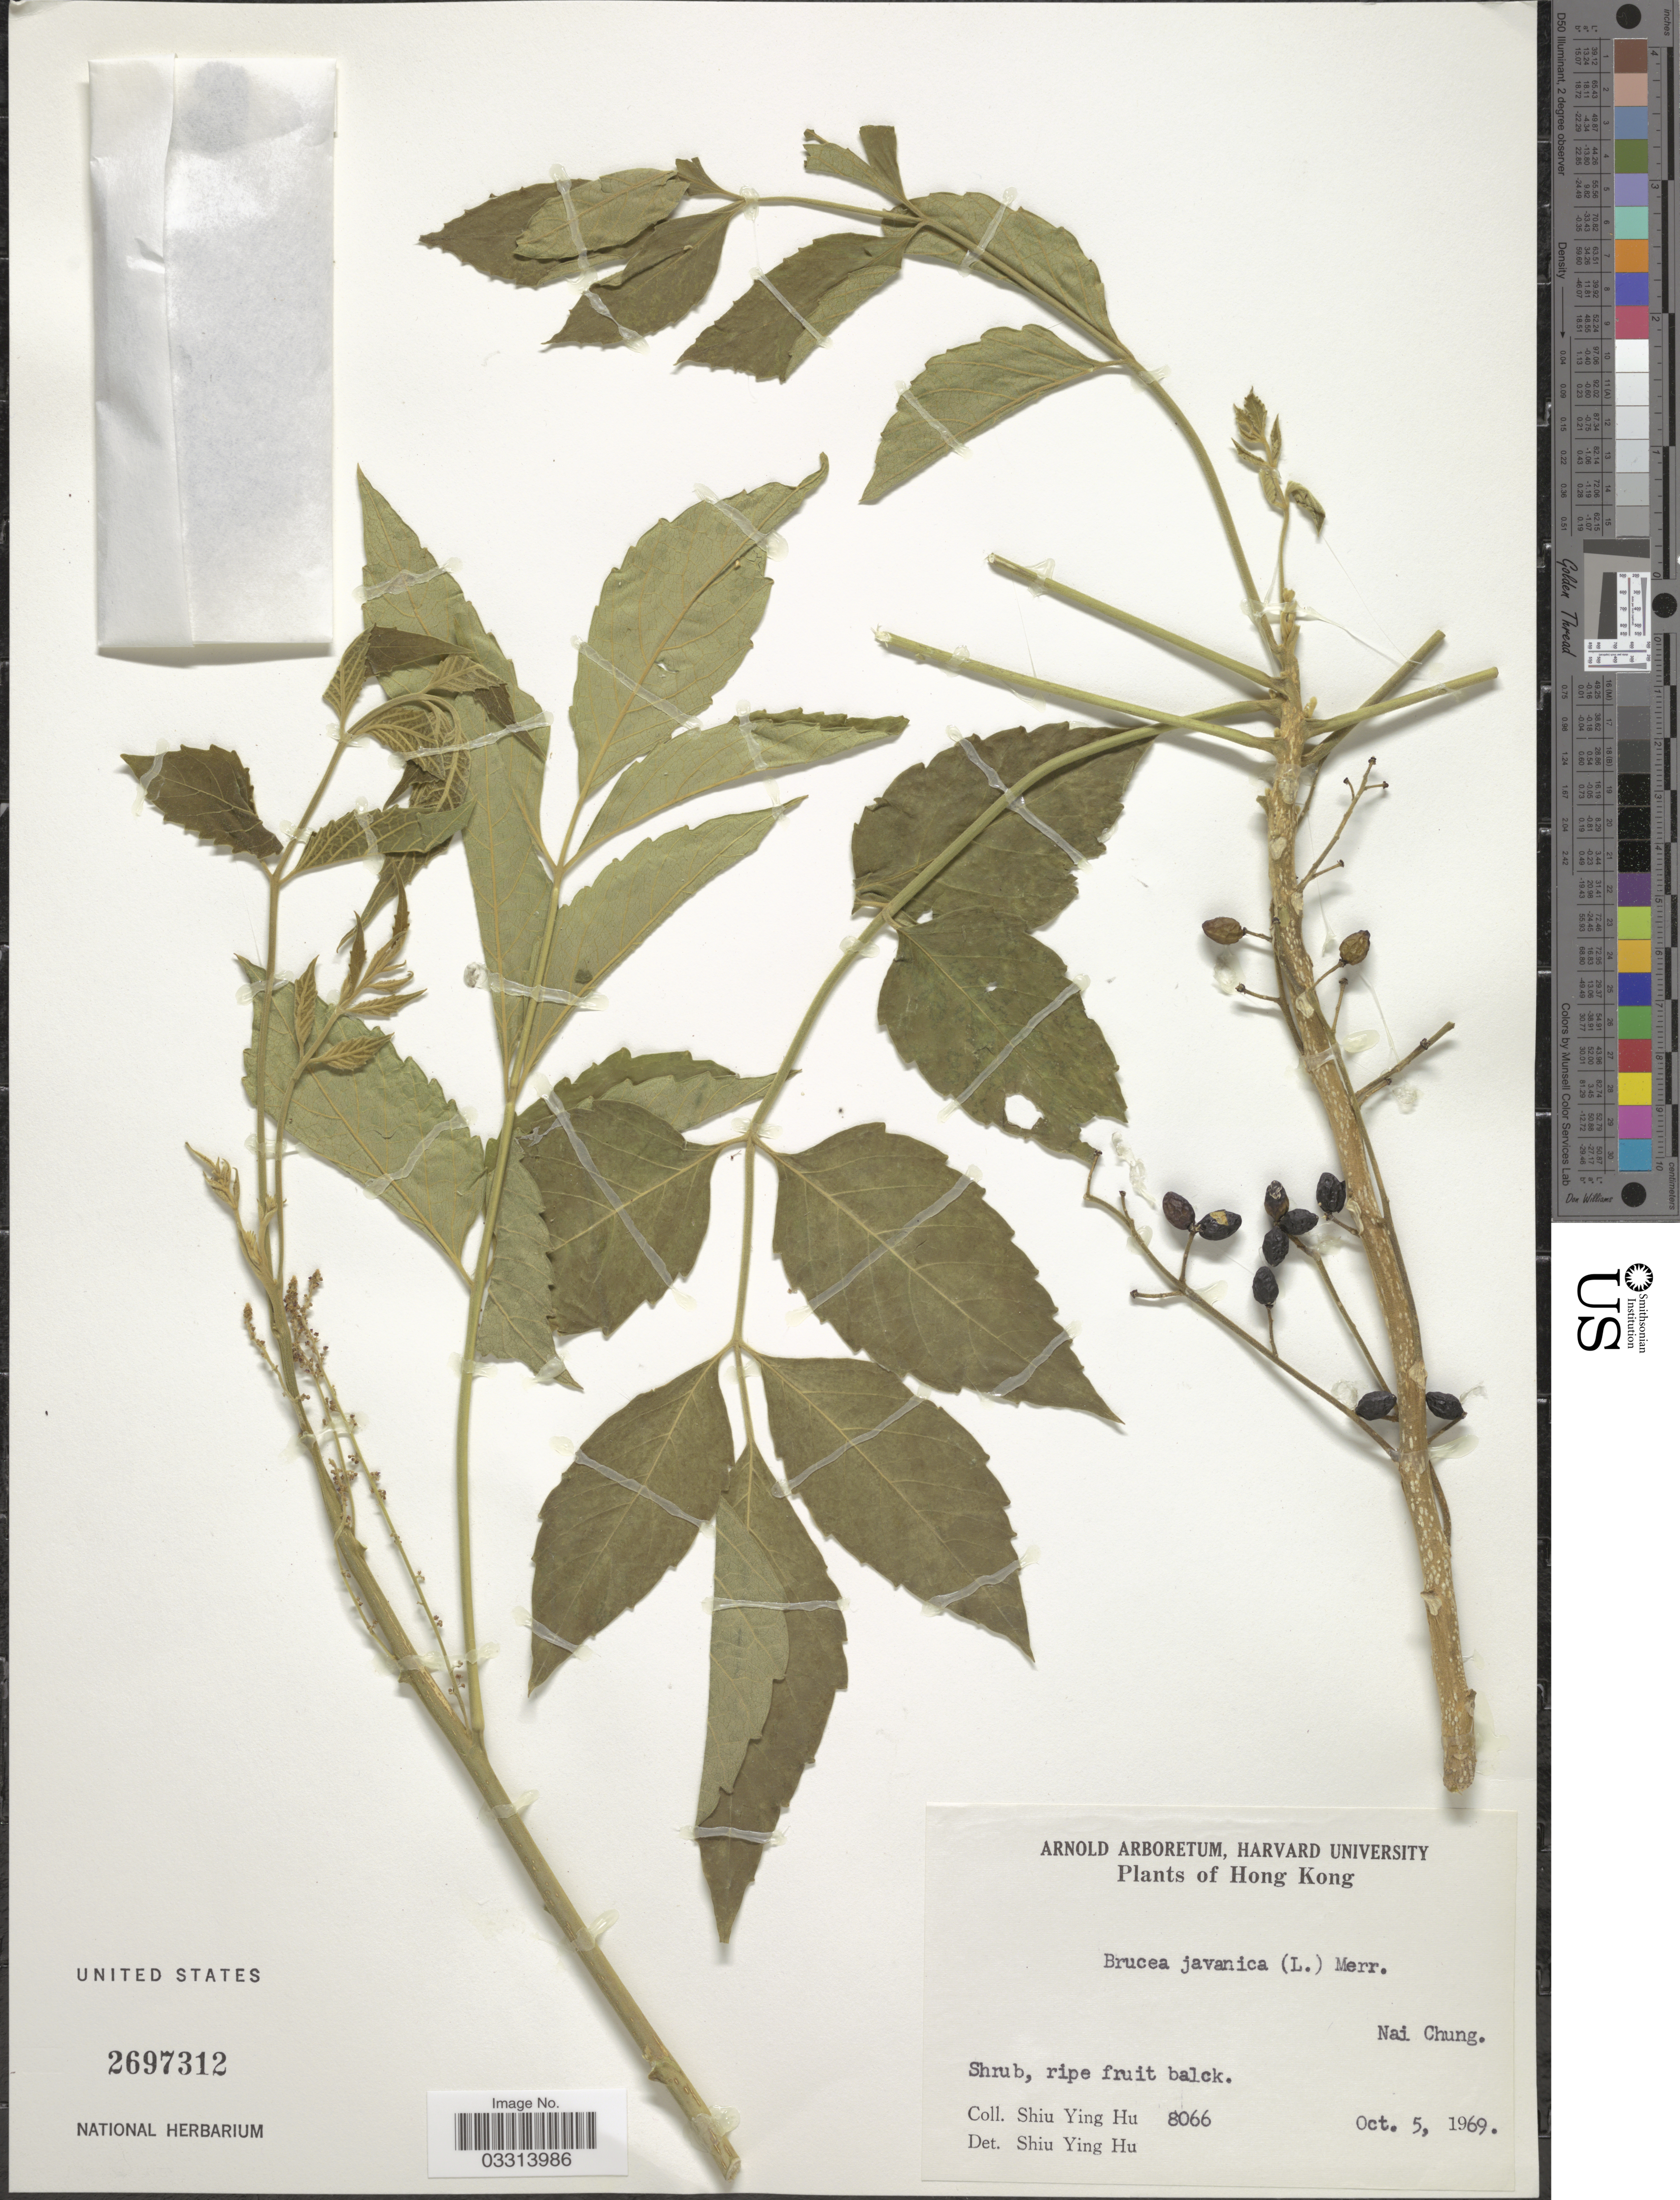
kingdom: Plantae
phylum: Tracheophyta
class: Magnoliopsida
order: Sapindales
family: Simaroubaceae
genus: Brucea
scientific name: Brucea javanica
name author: (L.) Merr.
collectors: S. Y. Hu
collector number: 8066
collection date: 1969-10-05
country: China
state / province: Hong Kong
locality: Nai Chung.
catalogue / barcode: US 2697312